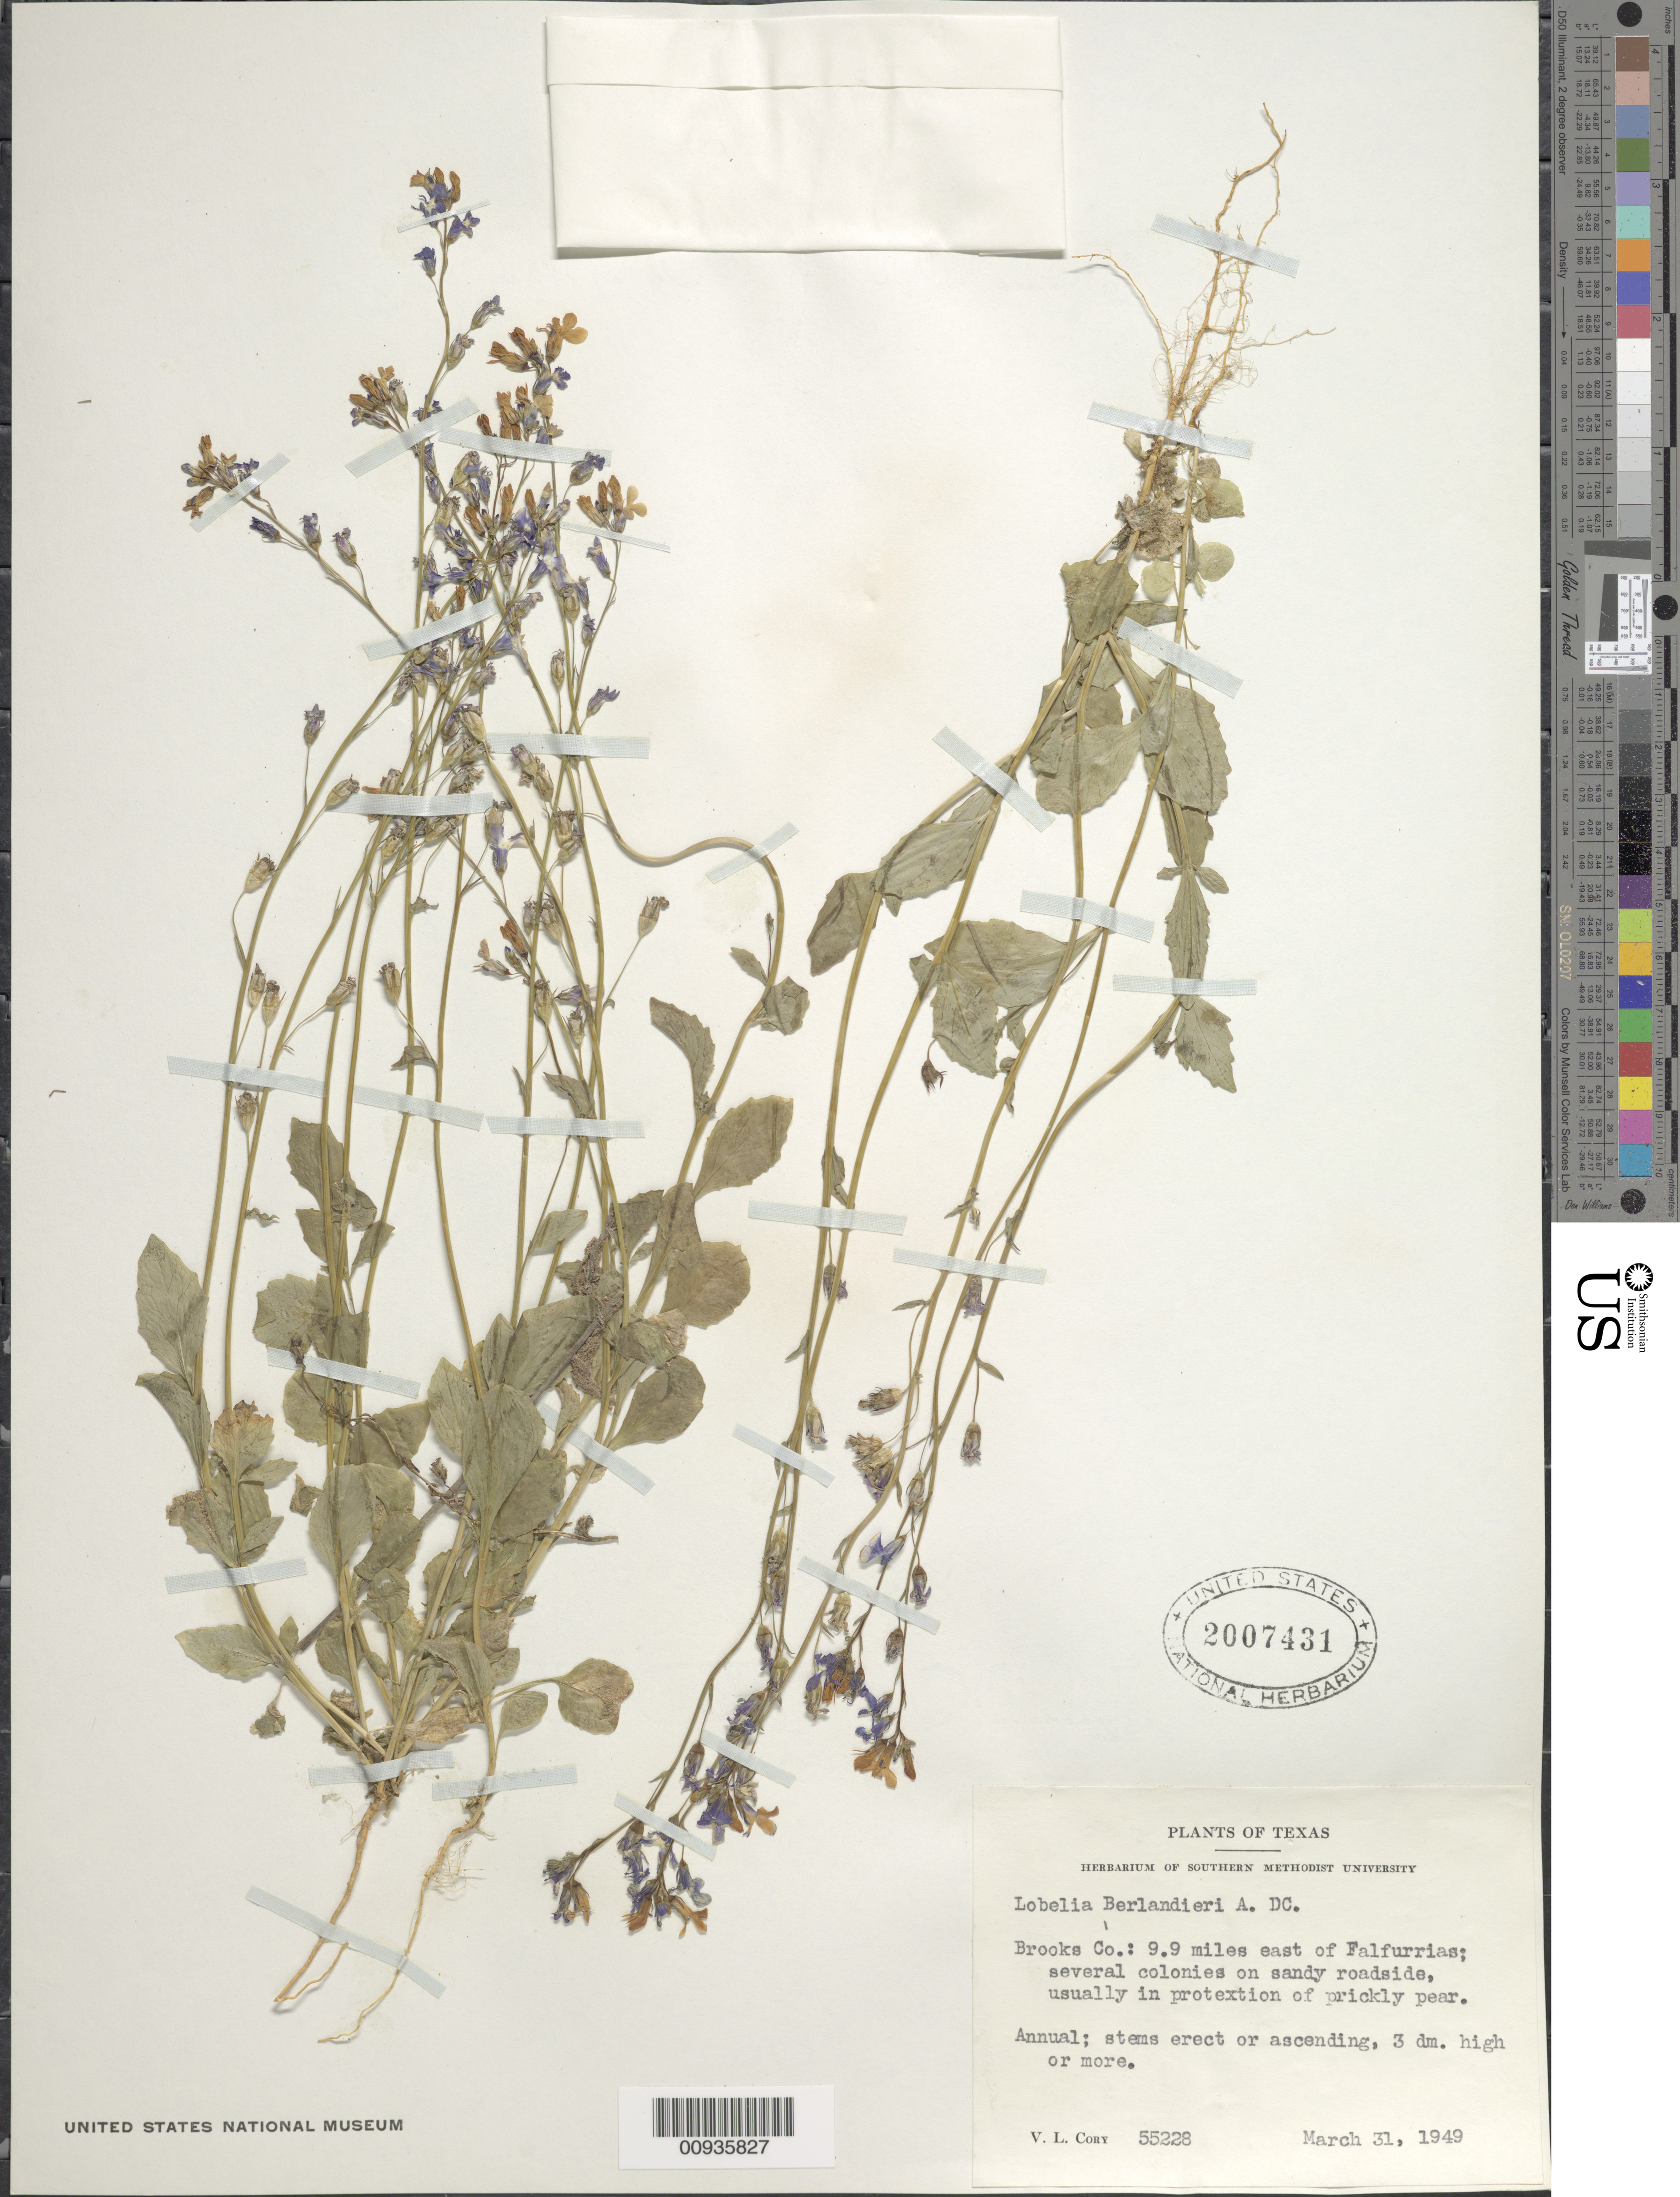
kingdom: Plantae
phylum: Tracheophyta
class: Magnoliopsida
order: Asterales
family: Campanulaceae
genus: Lobelia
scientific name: Lobelia berlandieri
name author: A. DC.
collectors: V. Cory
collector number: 55228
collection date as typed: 31 Mar 1949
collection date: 1949-03-31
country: United States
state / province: Texas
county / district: Brooks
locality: Falfurrias; 9.9 miles east of Falfurrias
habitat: sevewral colonies on sandy roadside, usually in protection of pricky pear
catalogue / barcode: US 2007431